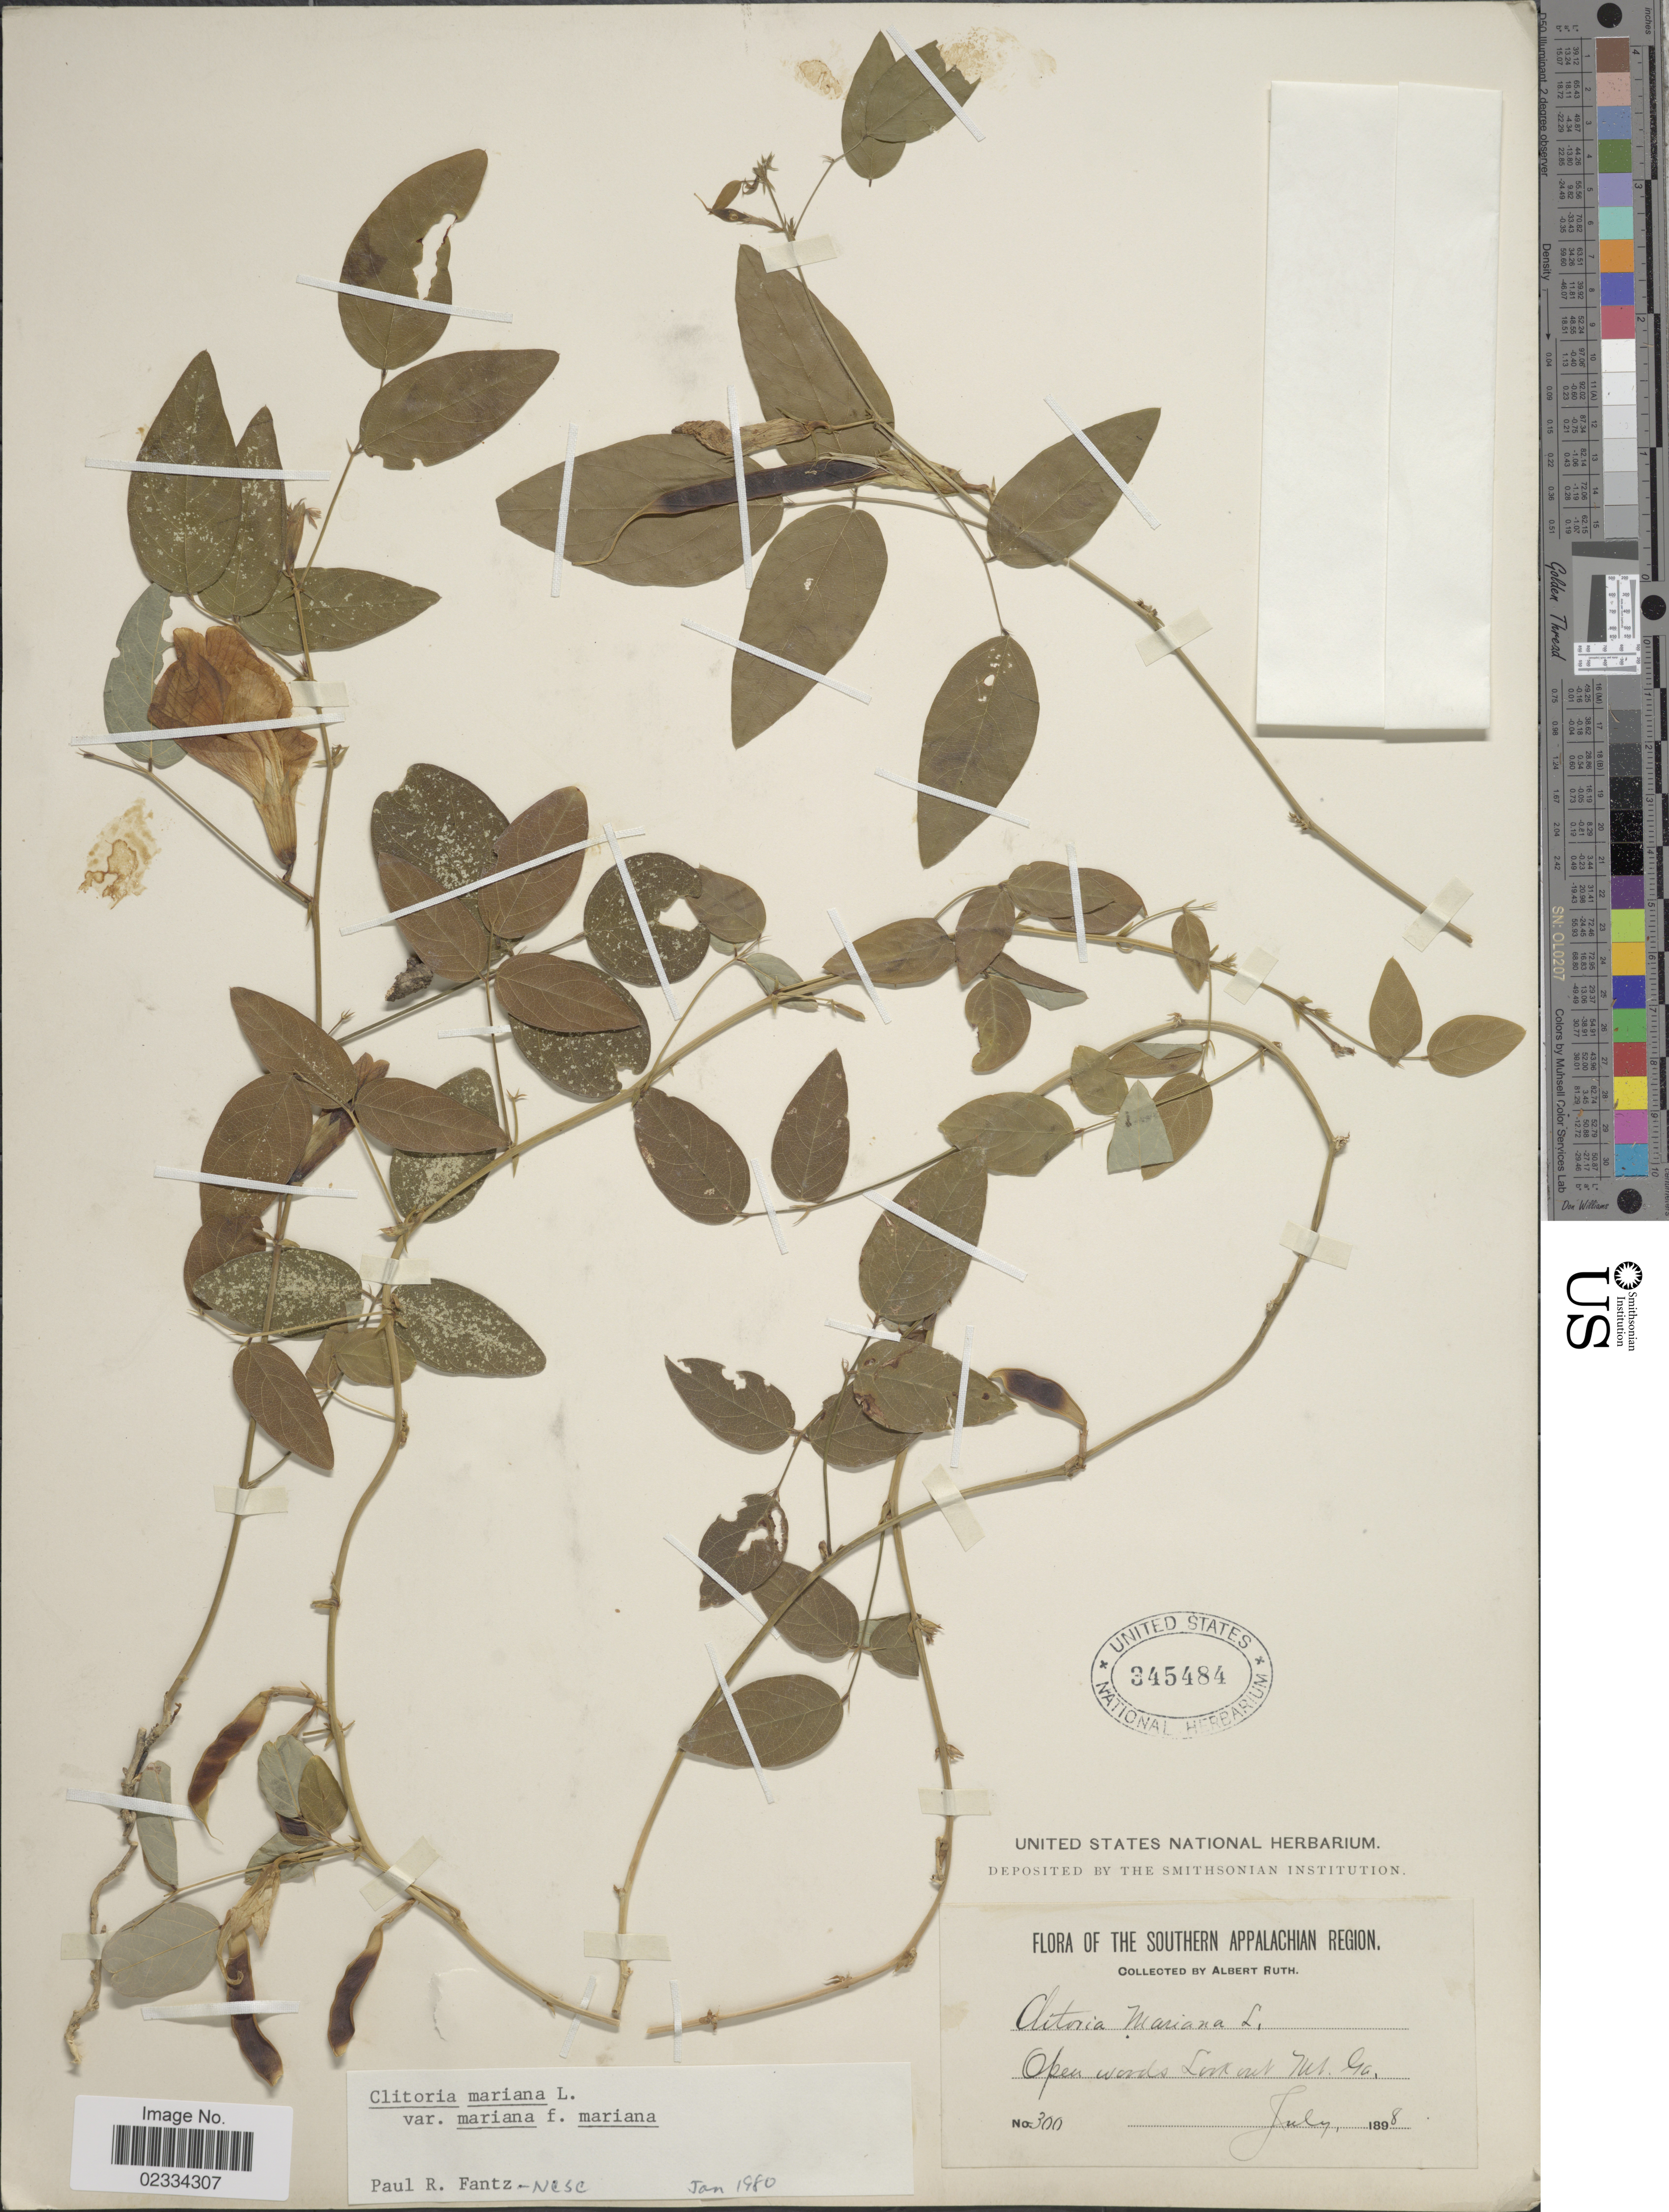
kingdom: Plantae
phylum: Tracheophyta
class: Magnoliopsida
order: Fabales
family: Fabaceae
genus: Clitoria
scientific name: Clitoria mariana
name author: L.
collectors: A. Ruth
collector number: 300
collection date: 1898-07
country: United States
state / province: Georgia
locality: Lookout Mt. Southern Appalachian Region.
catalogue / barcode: US 345484